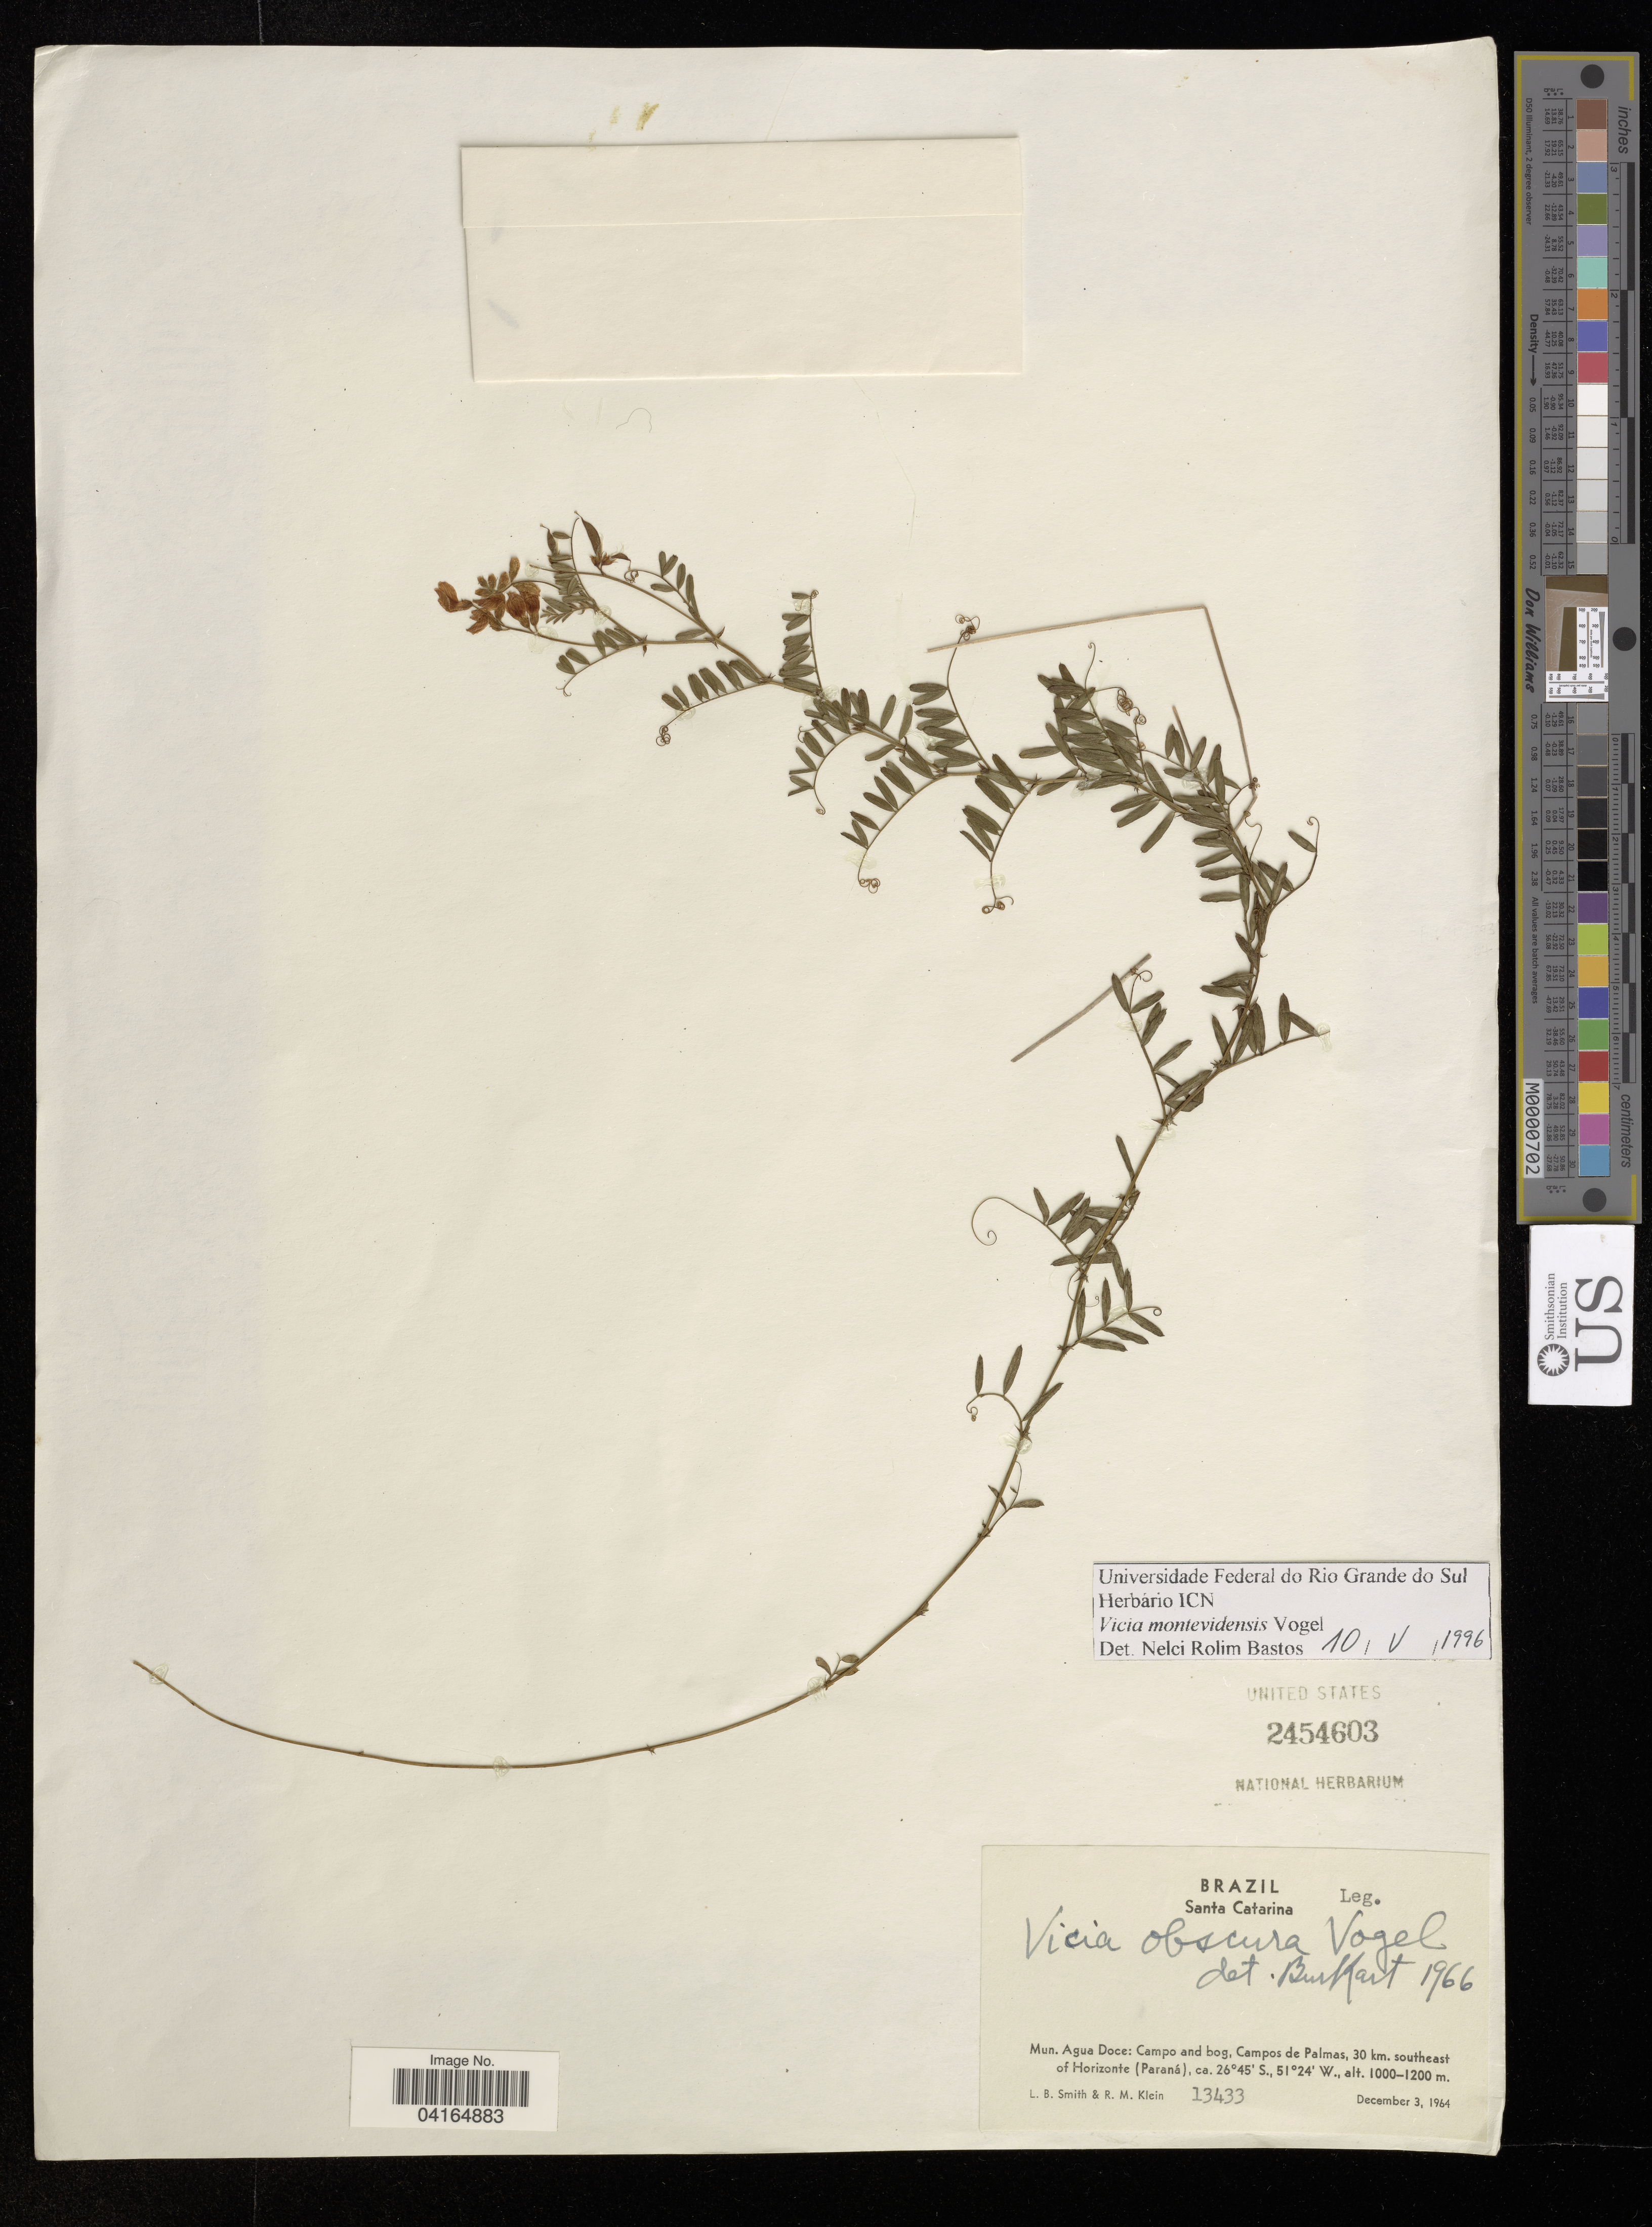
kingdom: Plantae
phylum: Tracheophyta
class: Magnoliopsida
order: Fabales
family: Fabaceae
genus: Vicia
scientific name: Vicia montevidensis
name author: Vogel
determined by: Hechenleitner, Paulina, RBG Edinburgh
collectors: L. Smith & R. M. Klein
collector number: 13433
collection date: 1964-12-03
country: Brazil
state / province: Santa Catarina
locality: Mun. Agua Doce: Campo and bog, Campos de Palmas, 30 km. southeast of Horizonte (Paraná).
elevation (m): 1000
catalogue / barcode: US 2454603